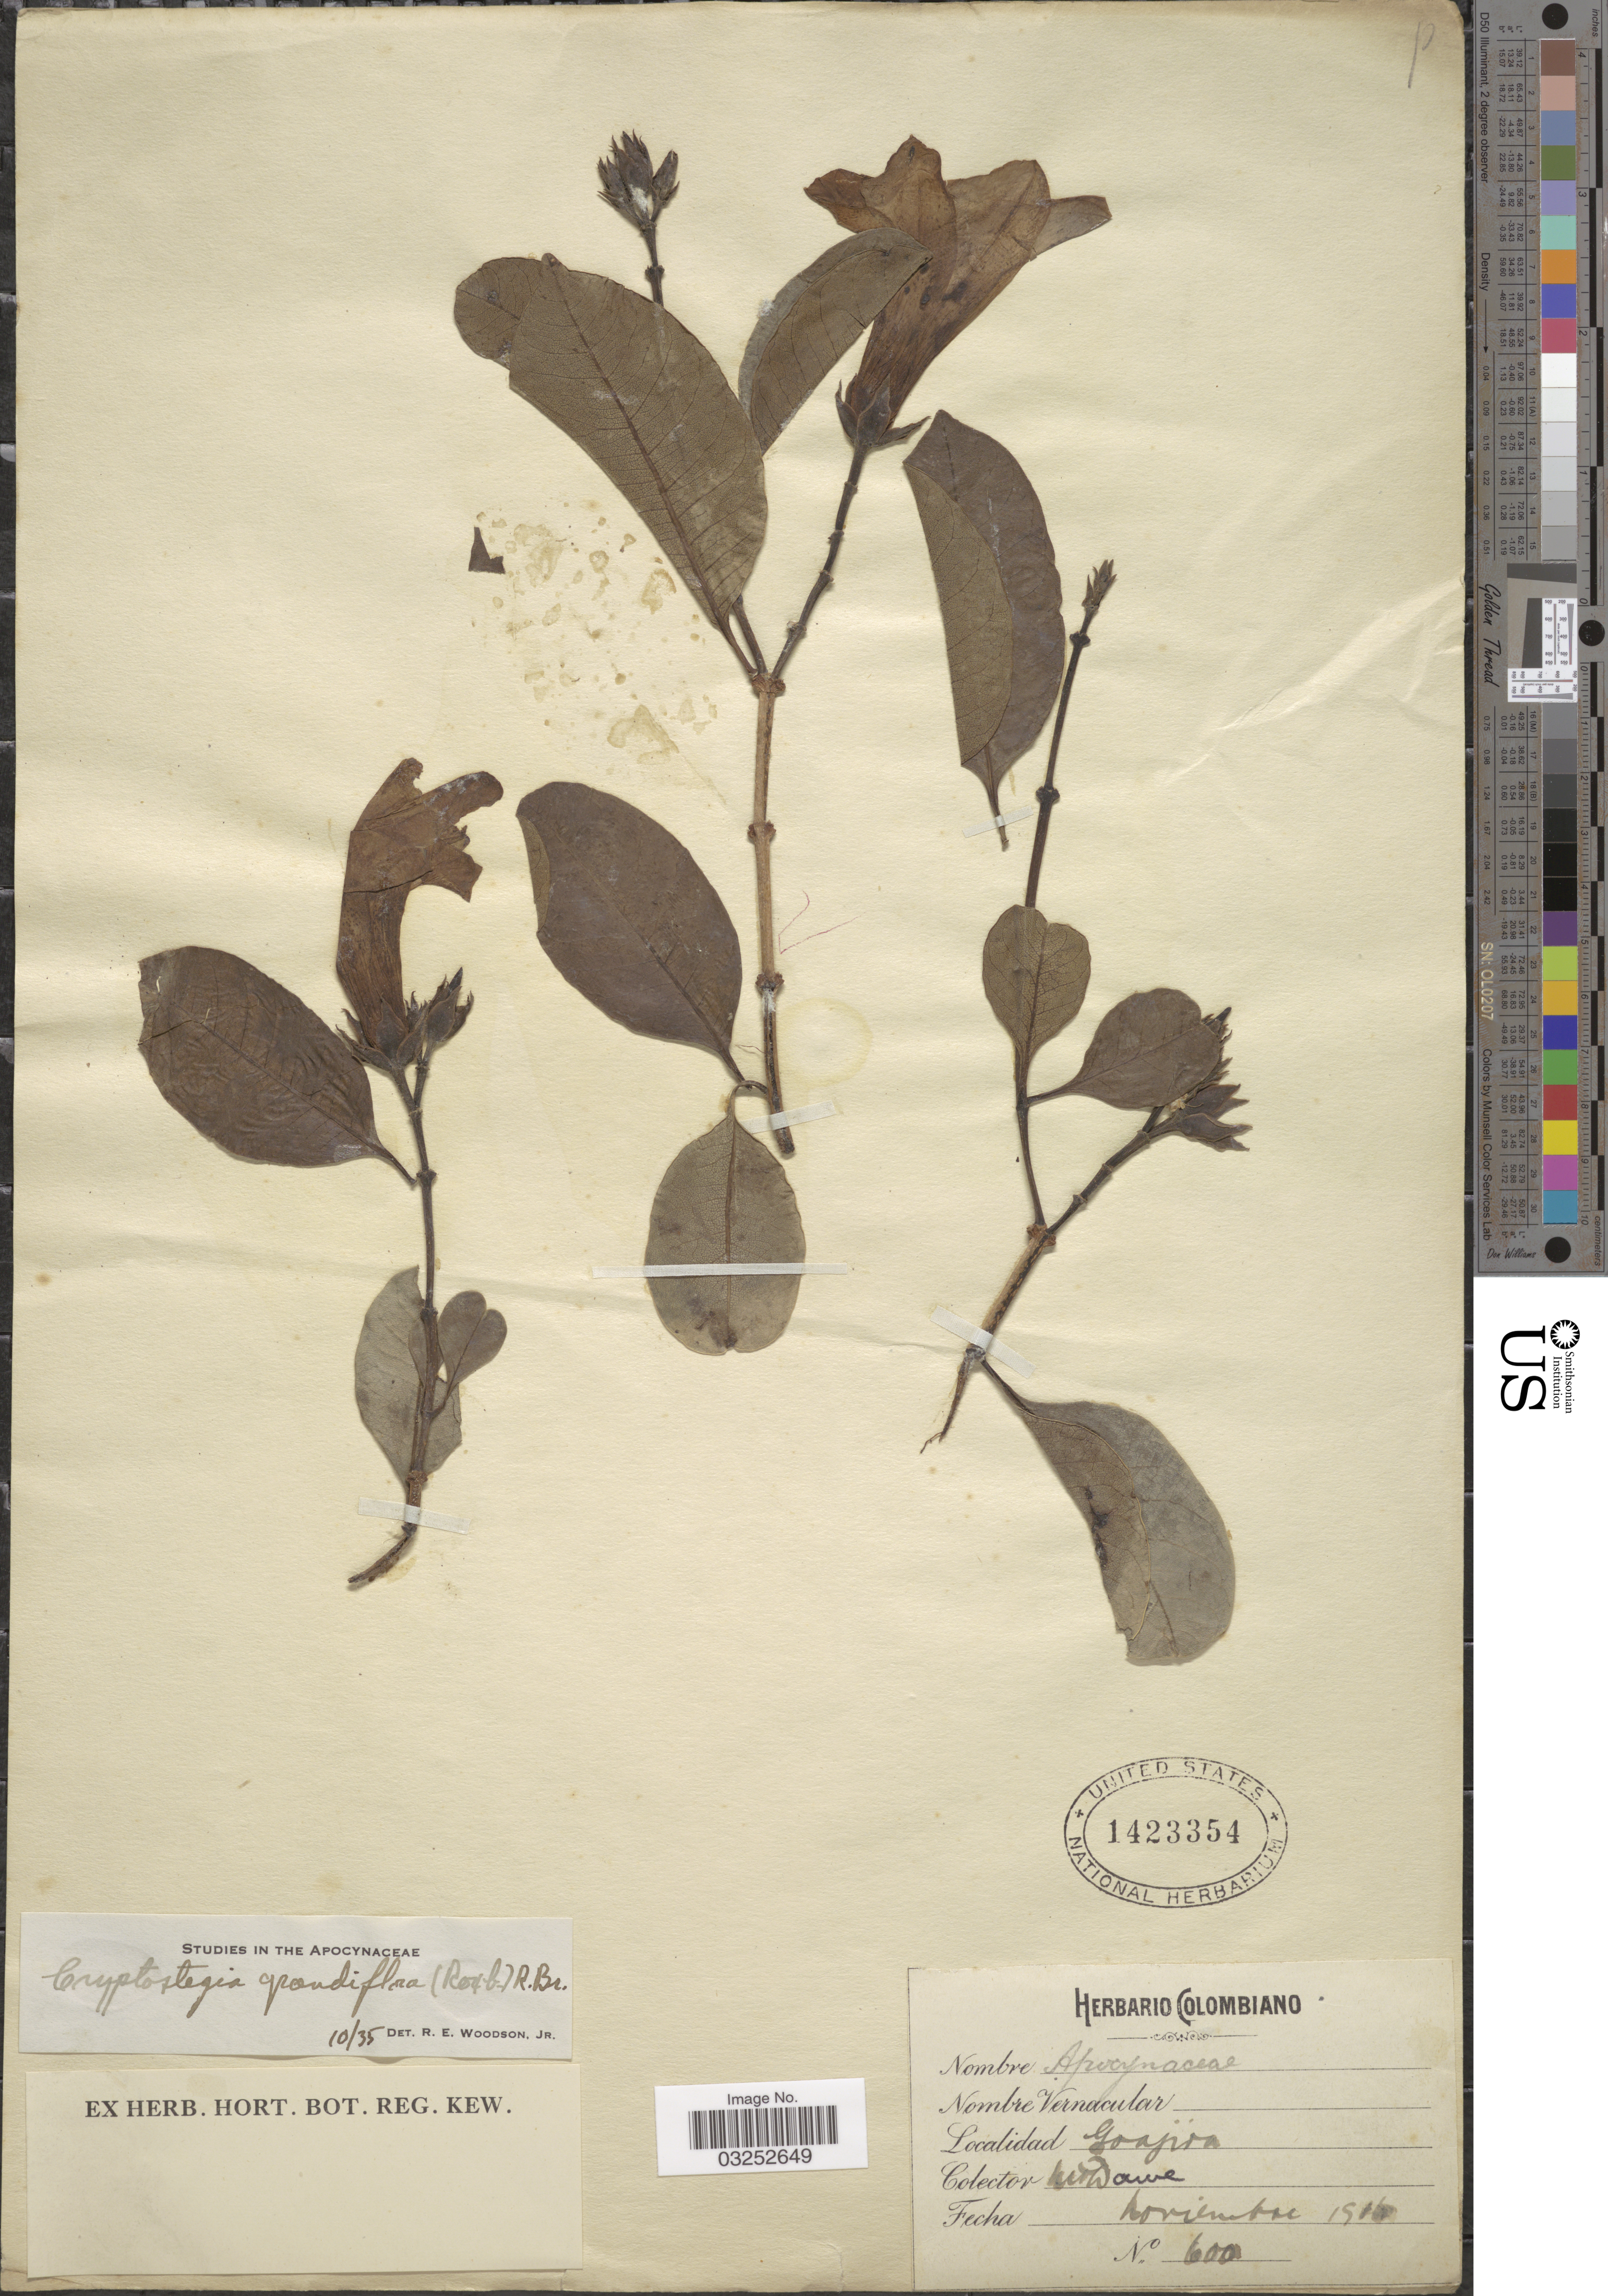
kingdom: Plantae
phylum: Tracheophyta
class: Magnoliopsida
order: Gentianales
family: Apocynaceae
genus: Cryptostegia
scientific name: Cryptostegia grandiflora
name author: Roxb. ex R. Br.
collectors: M. T. Dawe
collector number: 600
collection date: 1906-11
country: Colombia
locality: Goajira.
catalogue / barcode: US 1423354